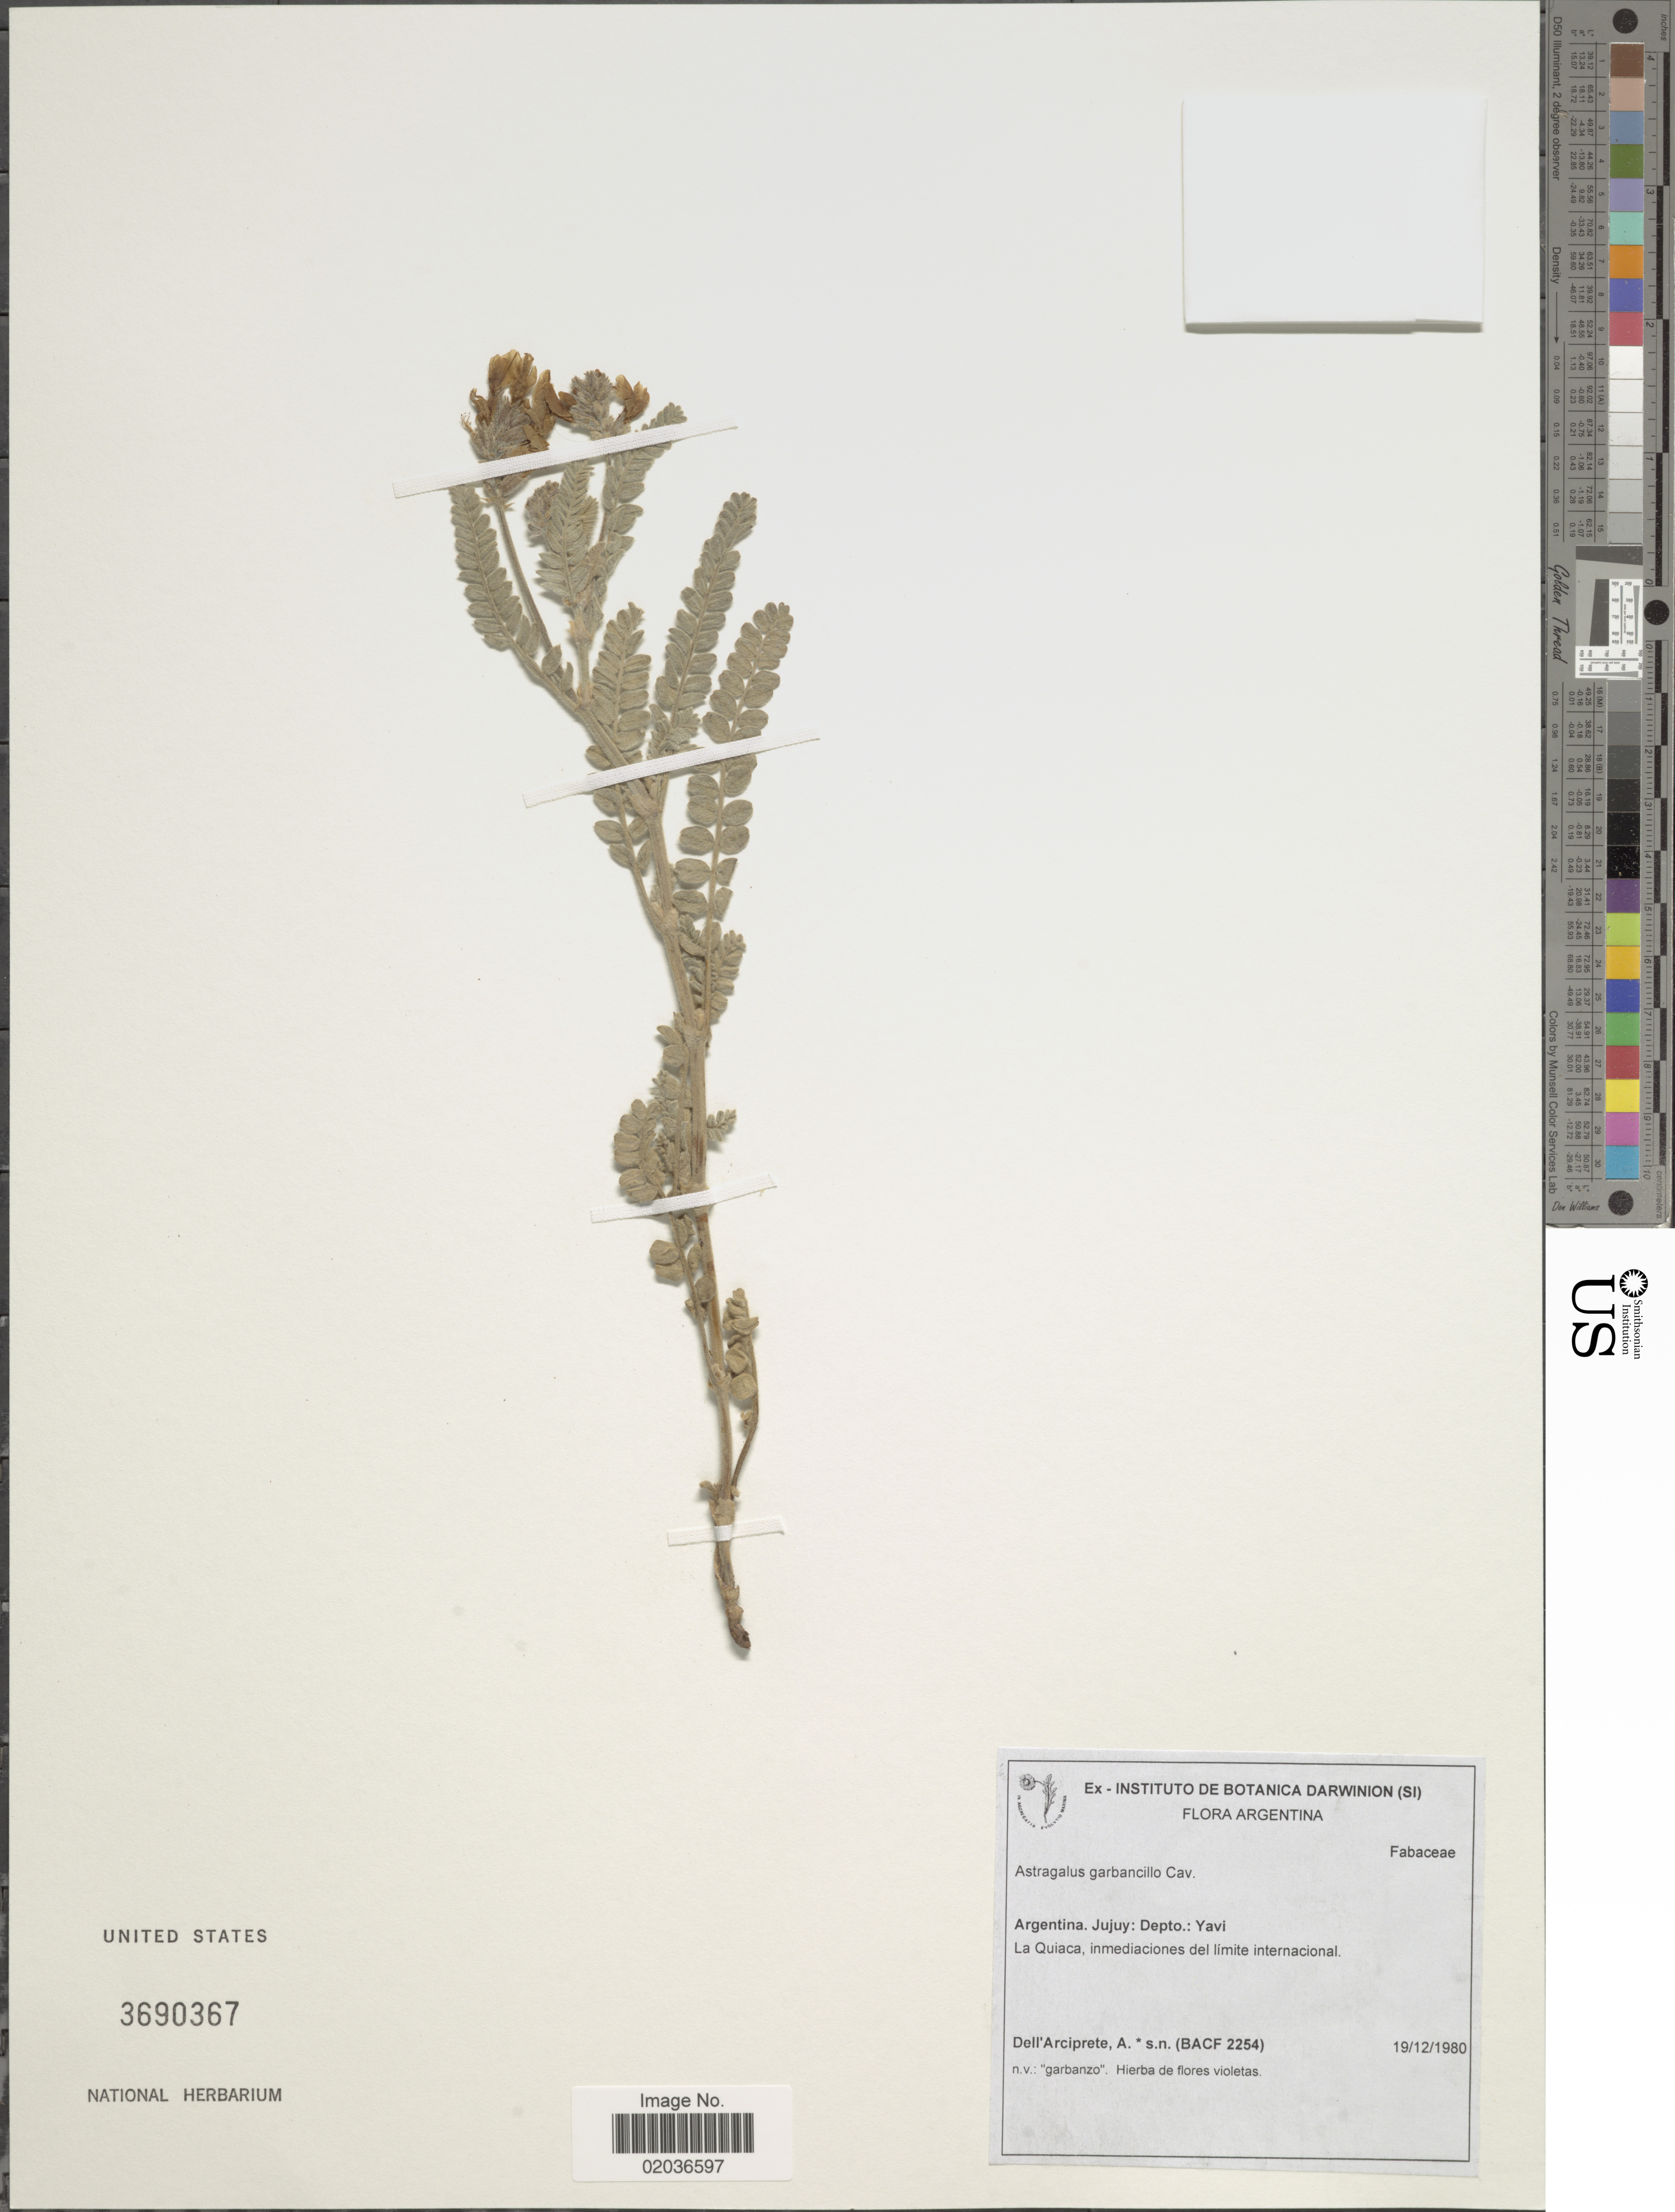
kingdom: Plantae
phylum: Tracheophyta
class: Magnoliopsida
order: Fabales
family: Fabaceae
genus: Astragalus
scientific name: Astragalus garbancillo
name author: Cav.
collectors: A. Dell'Arciprete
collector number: BACF 2254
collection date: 1980-12-19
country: Argentina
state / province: Jujuy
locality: Depto.: Yavi. La Quiaca, inmediaciones del limite internacional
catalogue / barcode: US 3690367